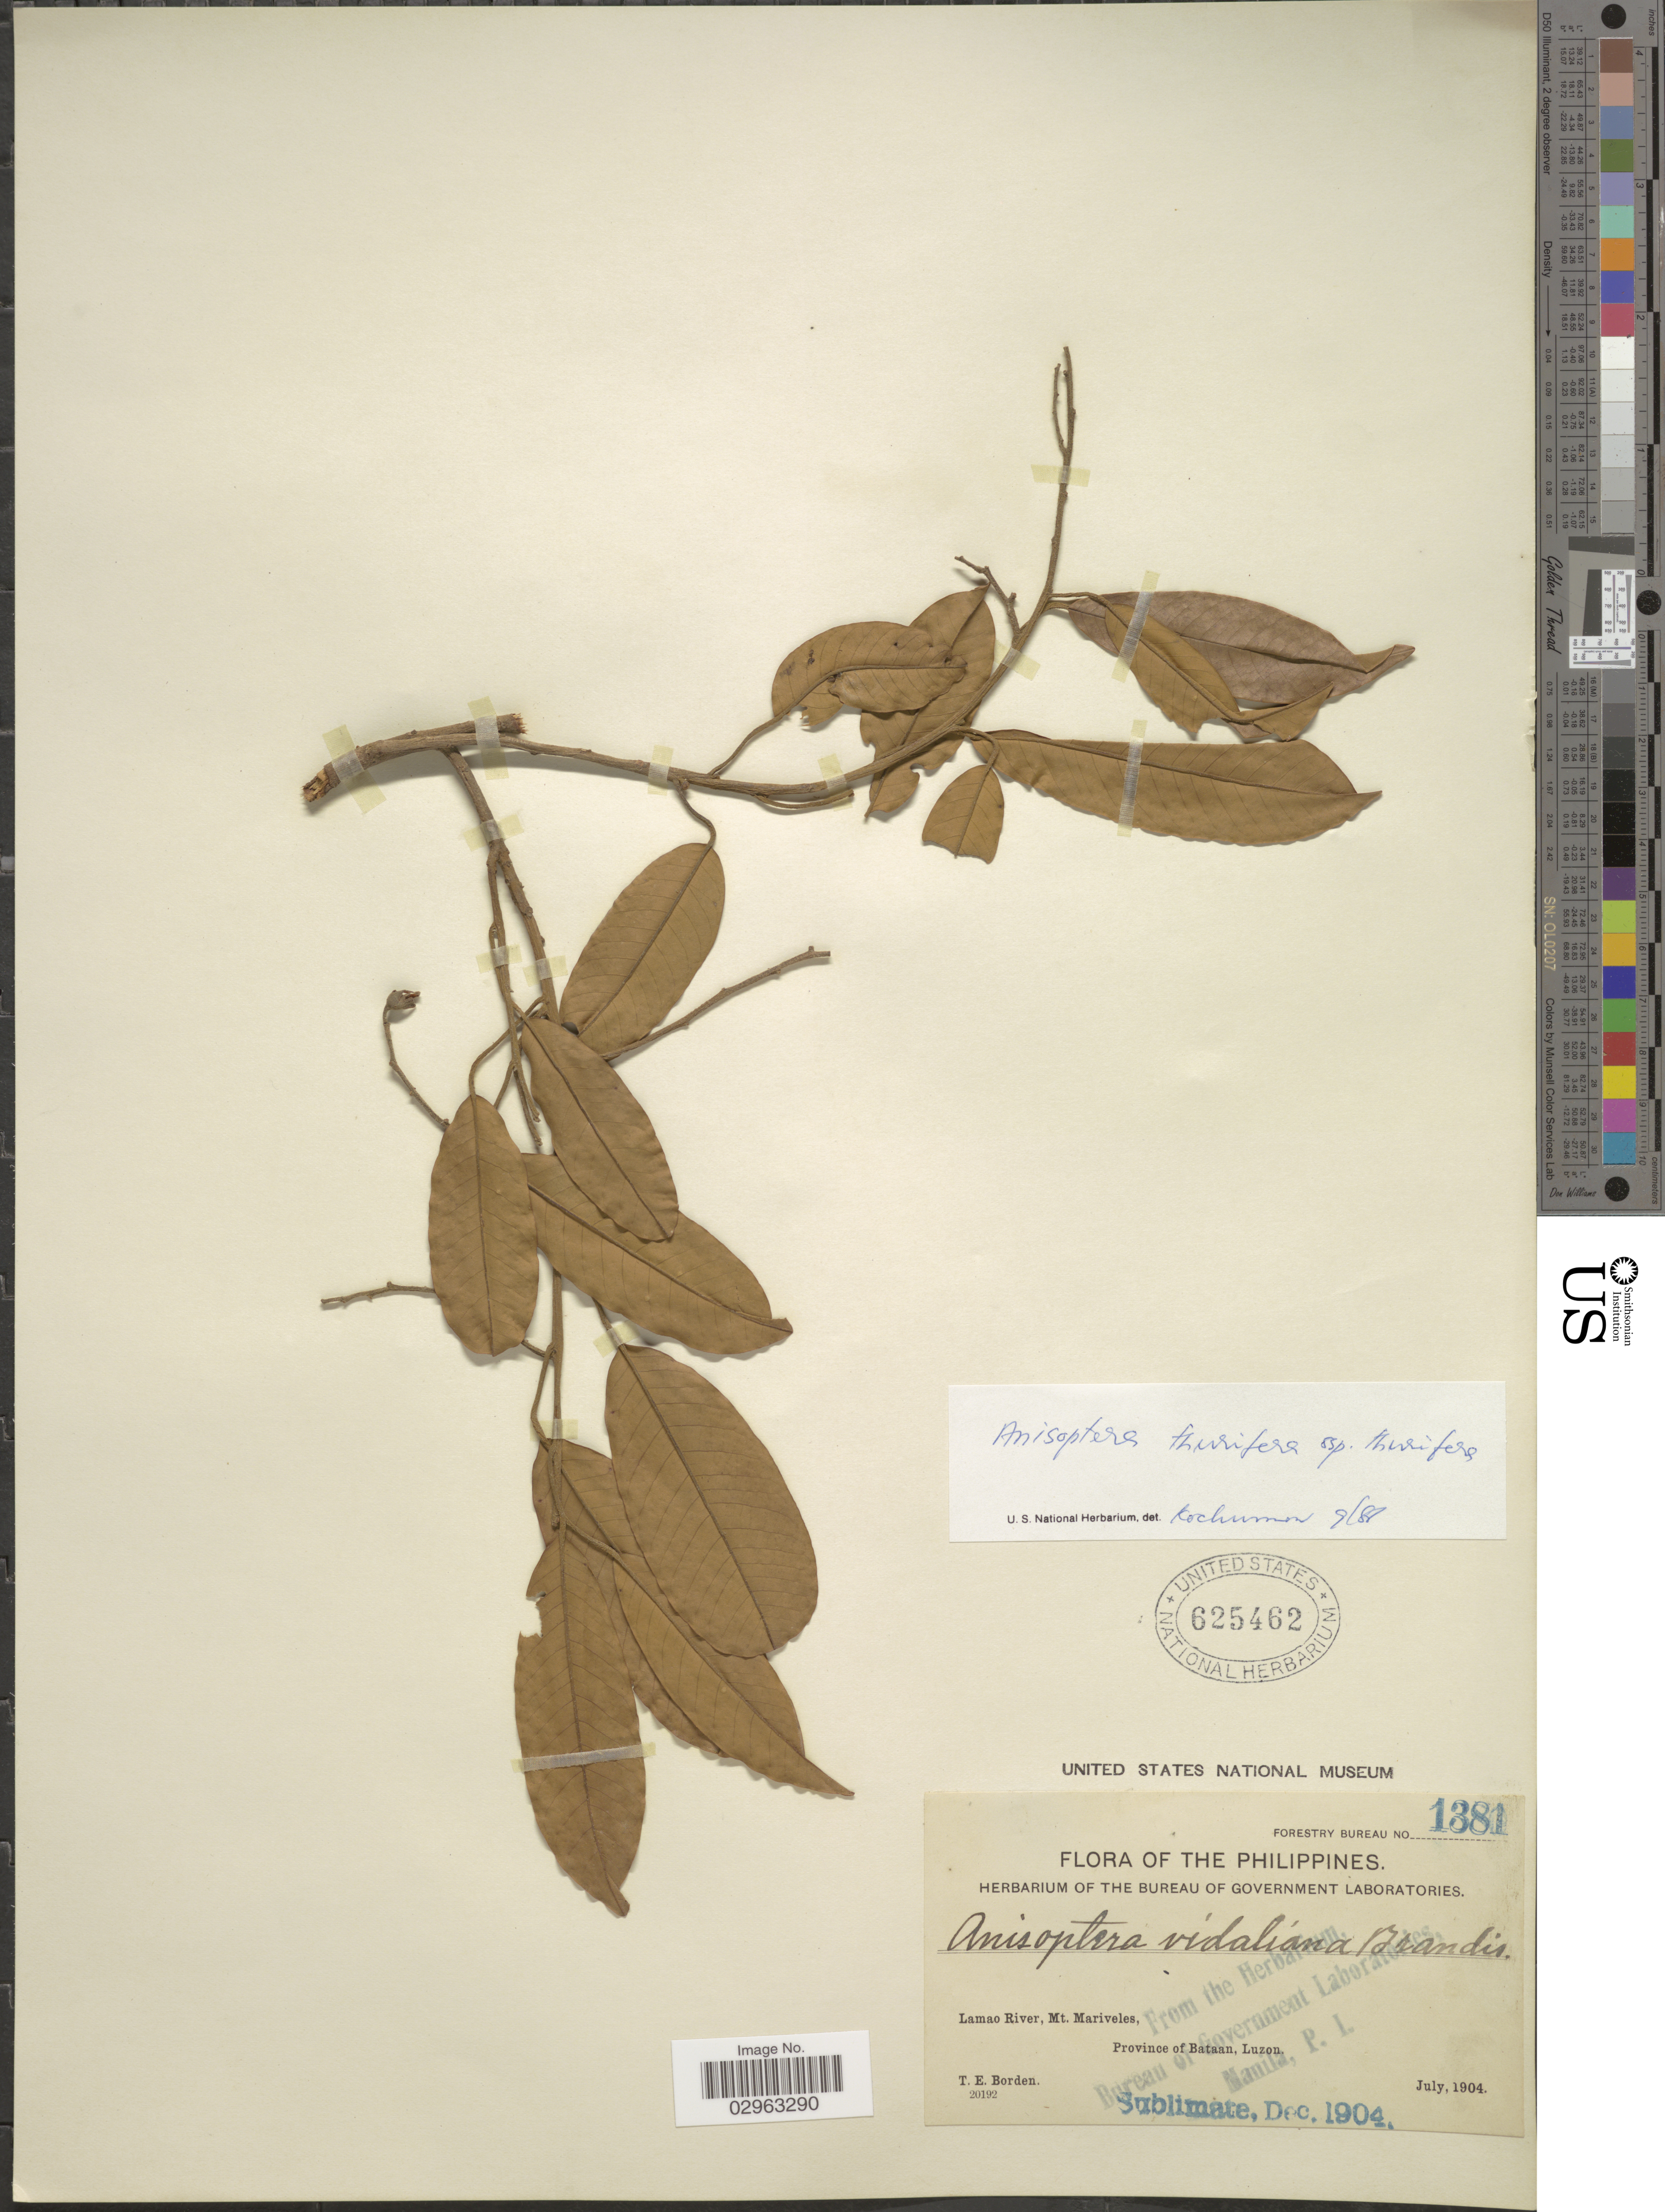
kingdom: Plantae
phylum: Tracheophyta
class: Magnoliopsida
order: Malvales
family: Dipterocarpaceae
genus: Anisoptera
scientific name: Anisoptera thurifera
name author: (Blanco) Blume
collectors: T. E. Borden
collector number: Forestry Bureau 1381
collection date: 1904-07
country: Philippines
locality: Lamao River, Mt. Mariveles, Province of Bataan, Luzon.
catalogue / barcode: US 625462